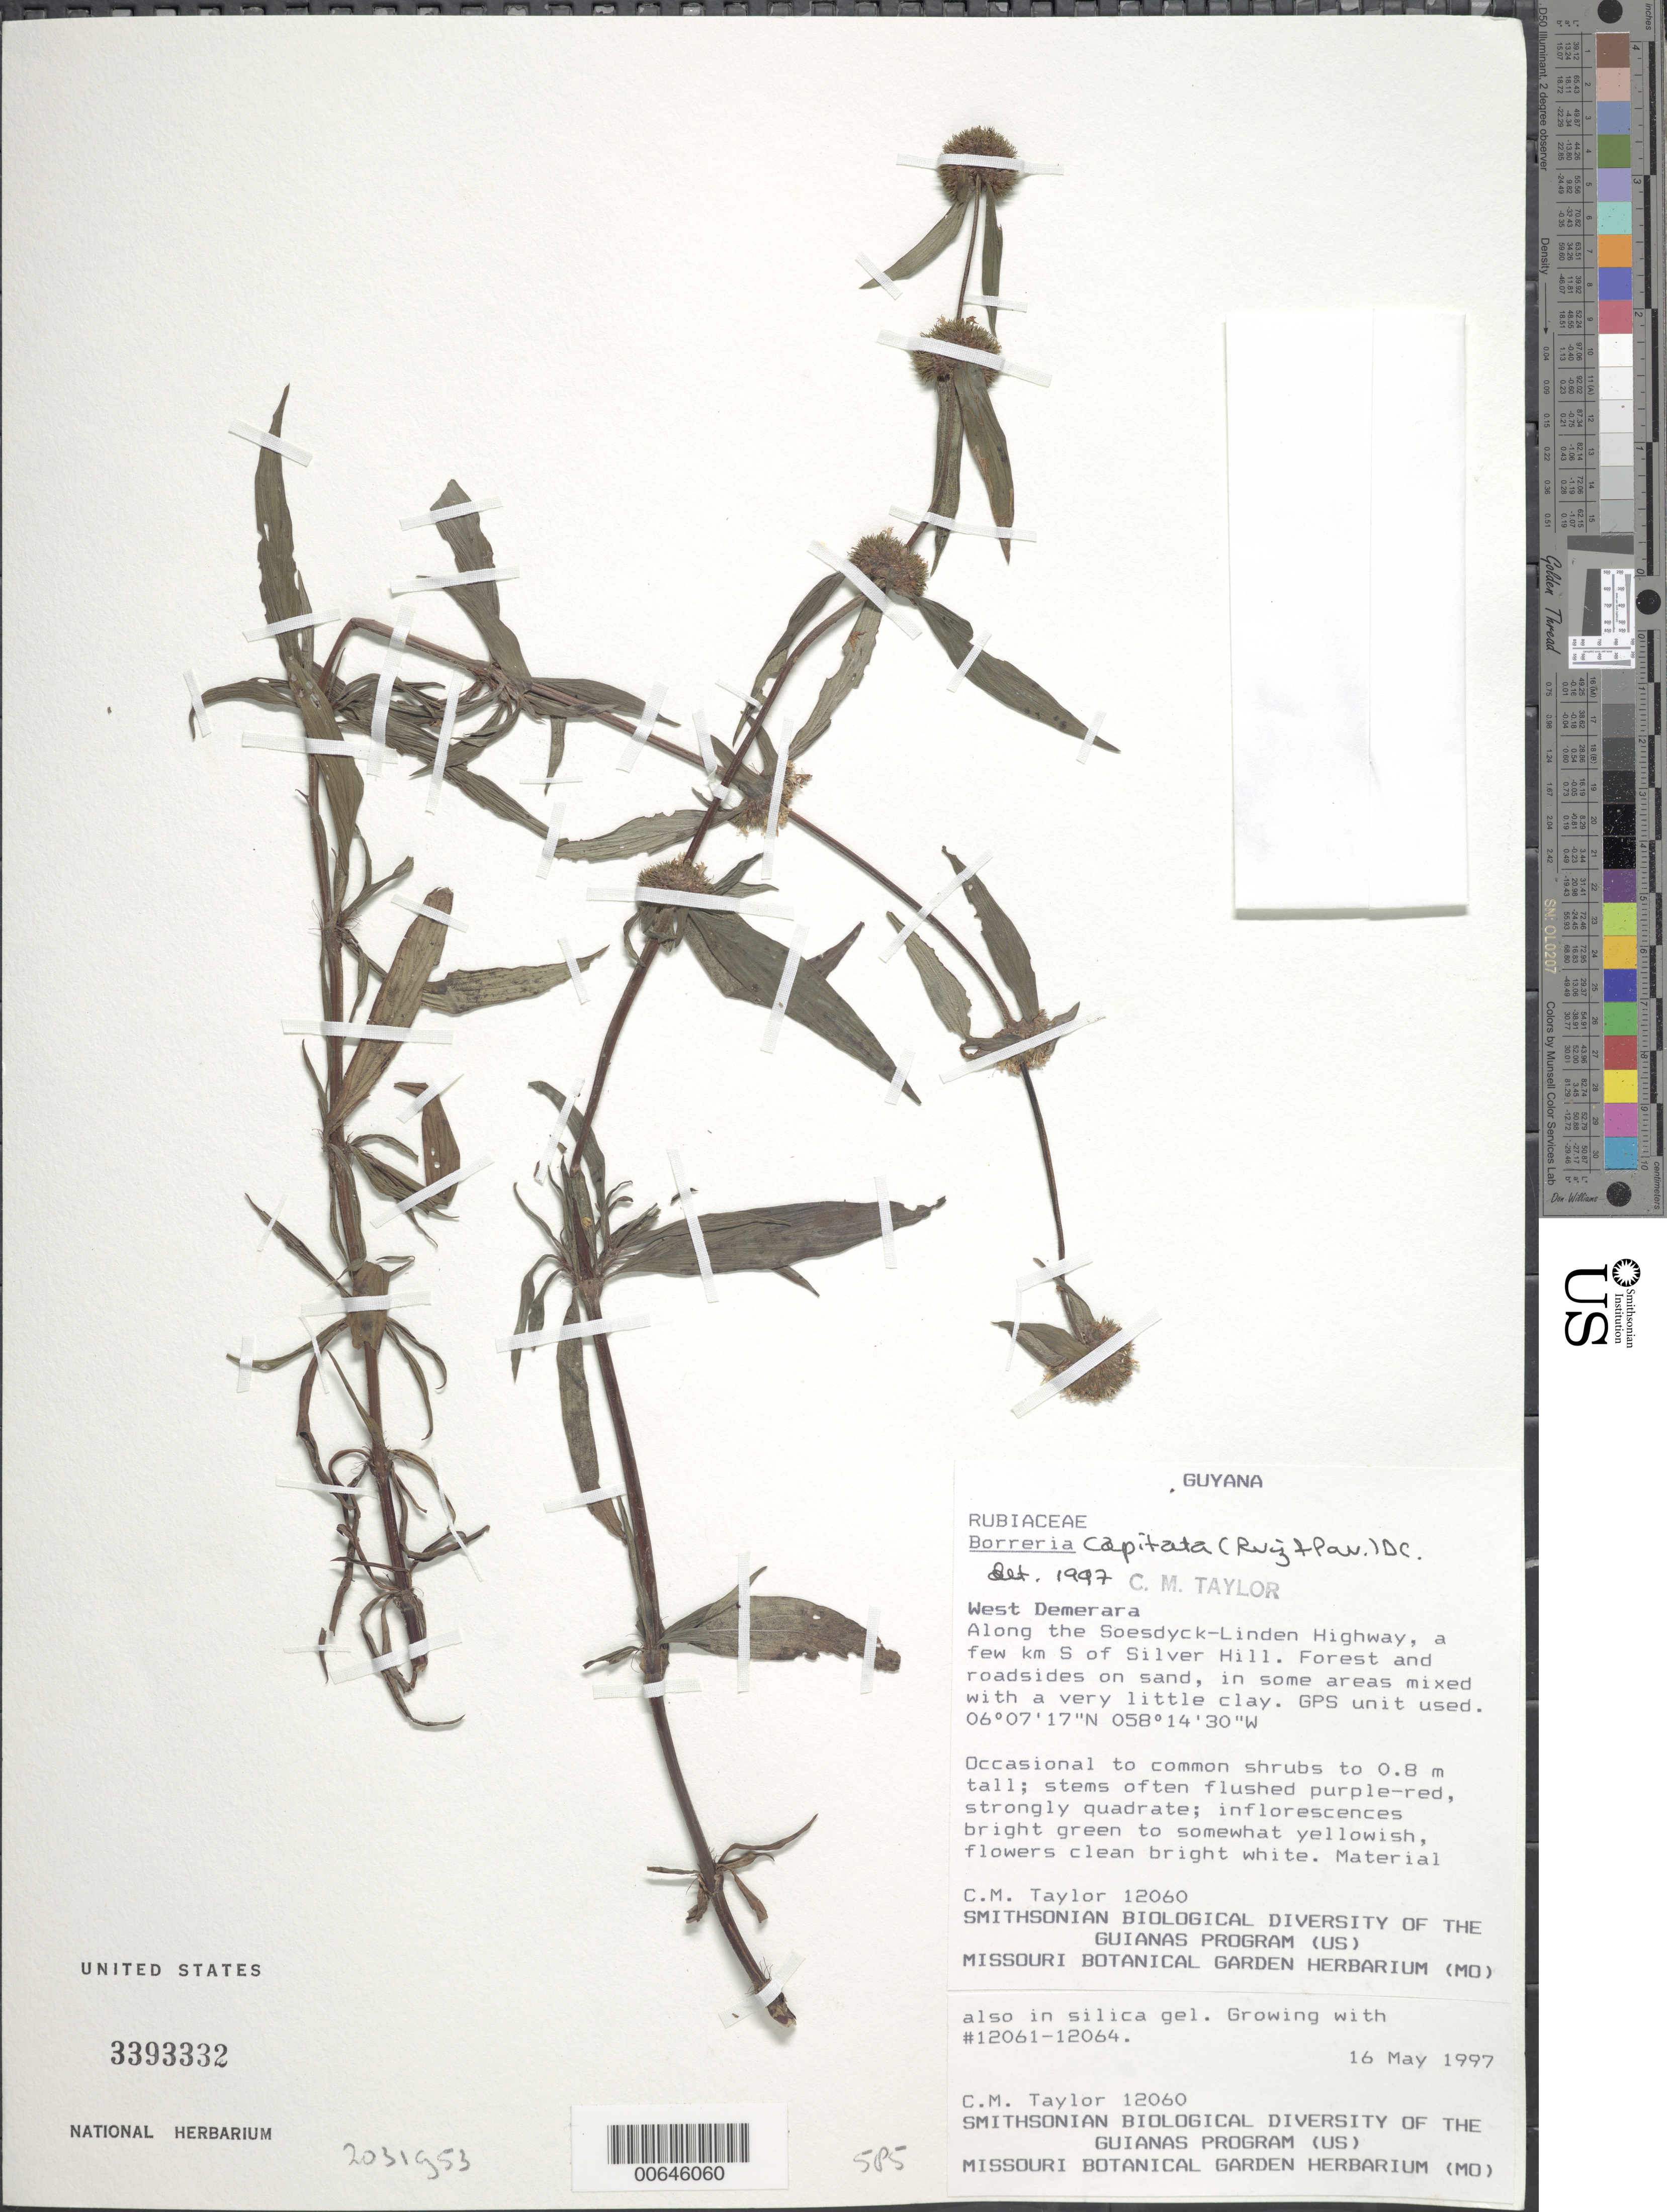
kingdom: Plantae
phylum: Tracheophyta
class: Magnoliopsida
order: Gentianales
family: Rubiaceae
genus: Spermacoce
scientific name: Spermacoce capitata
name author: Ruiz & Pav.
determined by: Delprete, P. G., Herb. de Guyane Cay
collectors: C. M. Taylor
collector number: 12060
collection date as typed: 16 May 1997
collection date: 1997-05-16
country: Guyana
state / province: Demerara-Mahaica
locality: Soesdyck-Linden Hwy., 1-3 km S of Silver Hill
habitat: Forest & roadsides on sand, in some areas mixed with a little clay. Occasional to common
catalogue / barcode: US 3393332